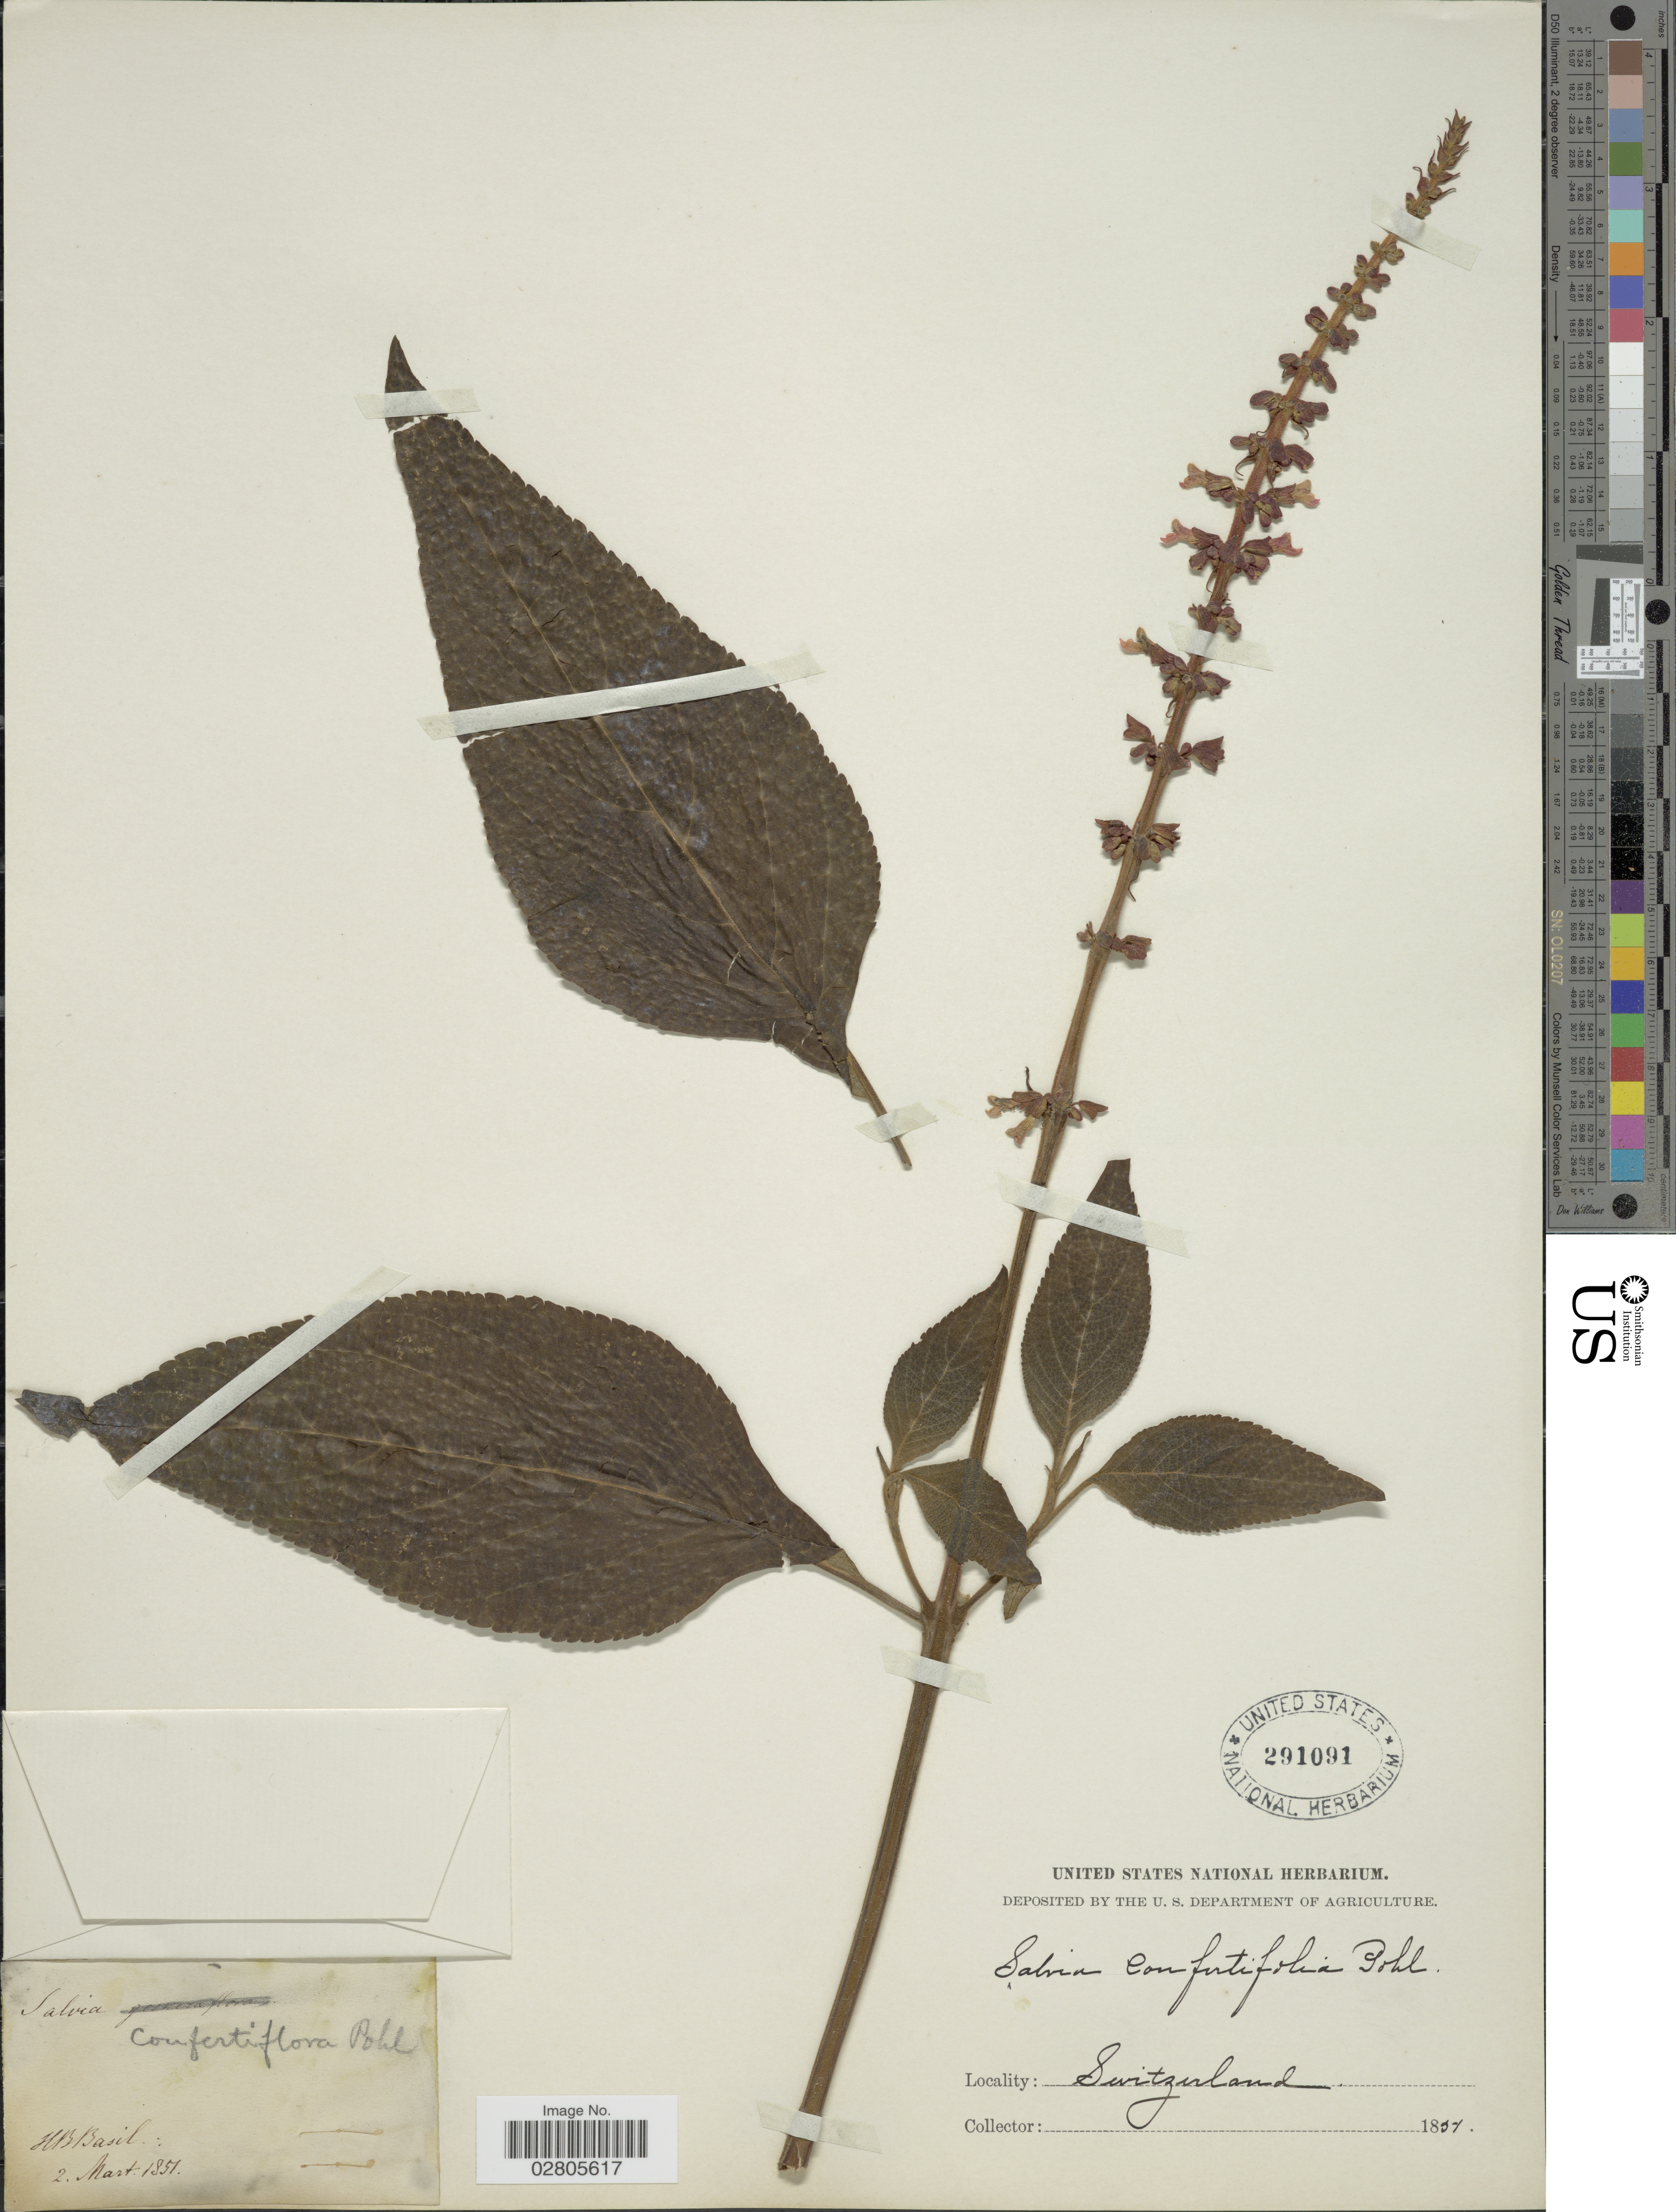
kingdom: Plantae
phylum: Tracheophyta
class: Magnoliopsida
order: Lamiales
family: Lamiaceae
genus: Salvia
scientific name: Salvia confertiflora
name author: Pohl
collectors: ex herb. United States National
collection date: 1851-03-02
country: Switzerland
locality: HB Basil.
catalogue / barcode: US 291091